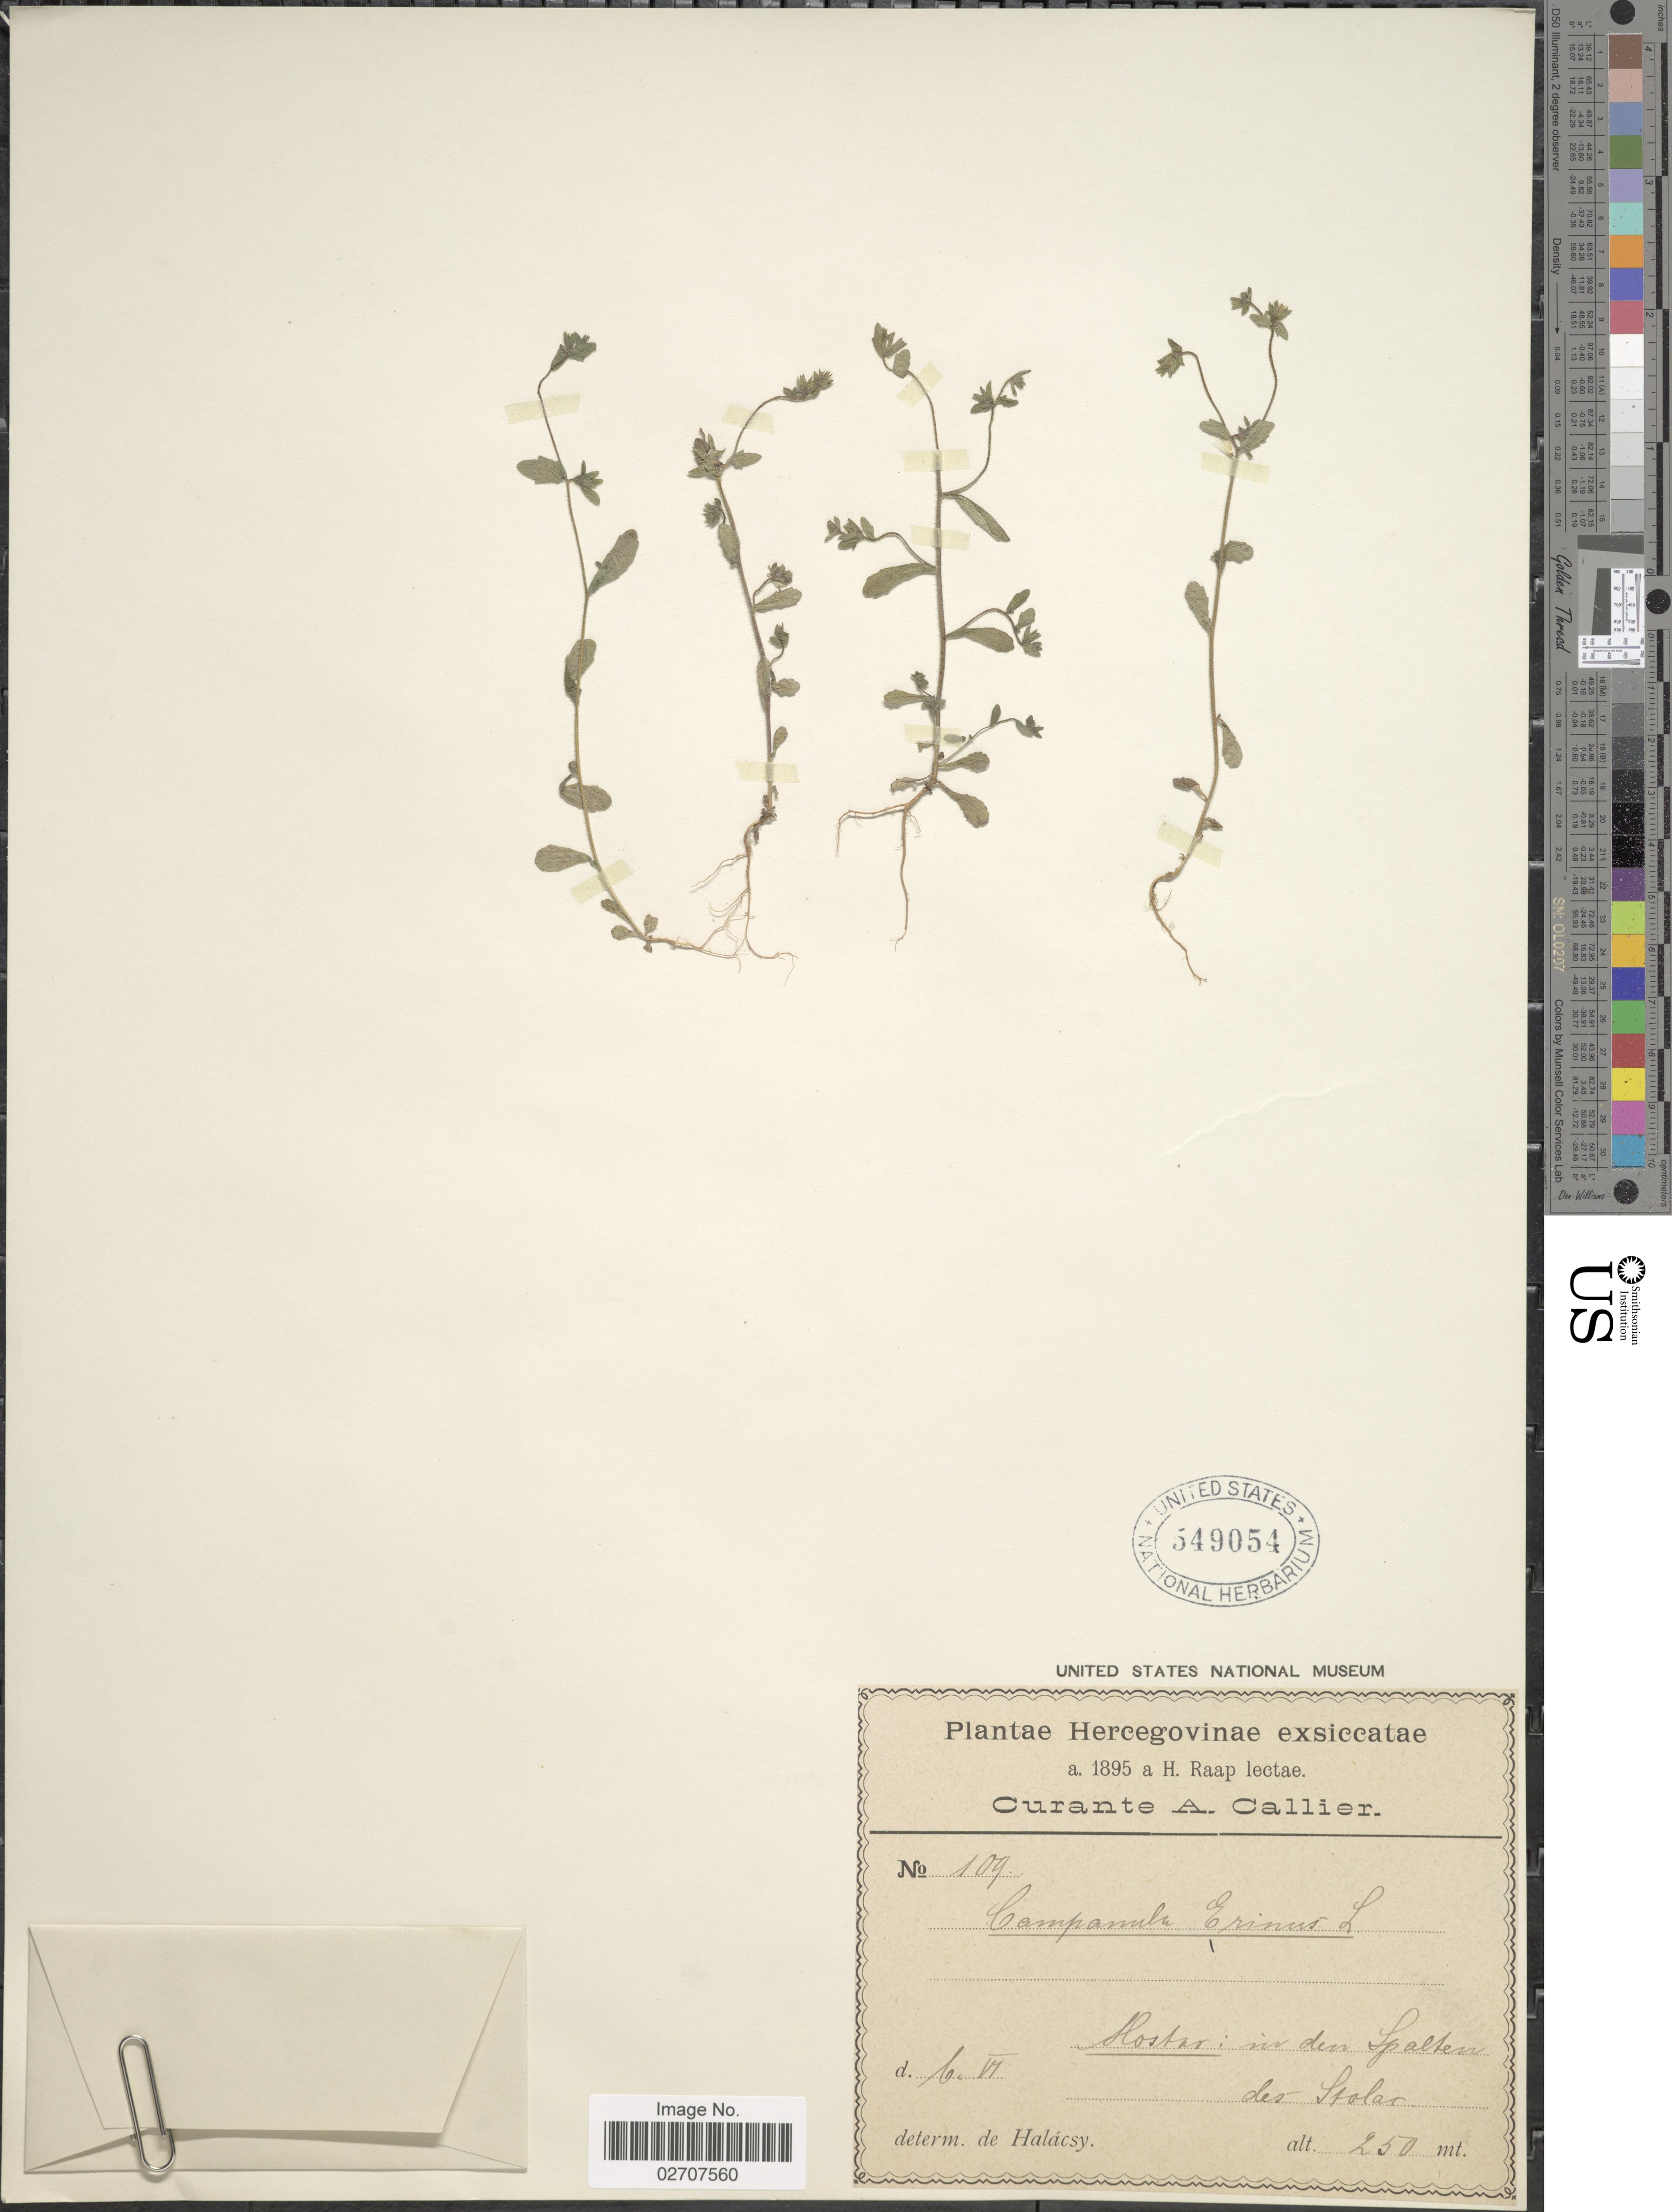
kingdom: Plantae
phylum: Tracheophyta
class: Magnoliopsida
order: Asterales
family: Campanulaceae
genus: Campanula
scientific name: Campanula erinus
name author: L.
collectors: H. Raap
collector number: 109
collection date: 1895-06-06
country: Bosnia and Herzegovina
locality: Hercegovinae. Hostar: In den Spalten der Stolar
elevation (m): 250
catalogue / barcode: US 549054